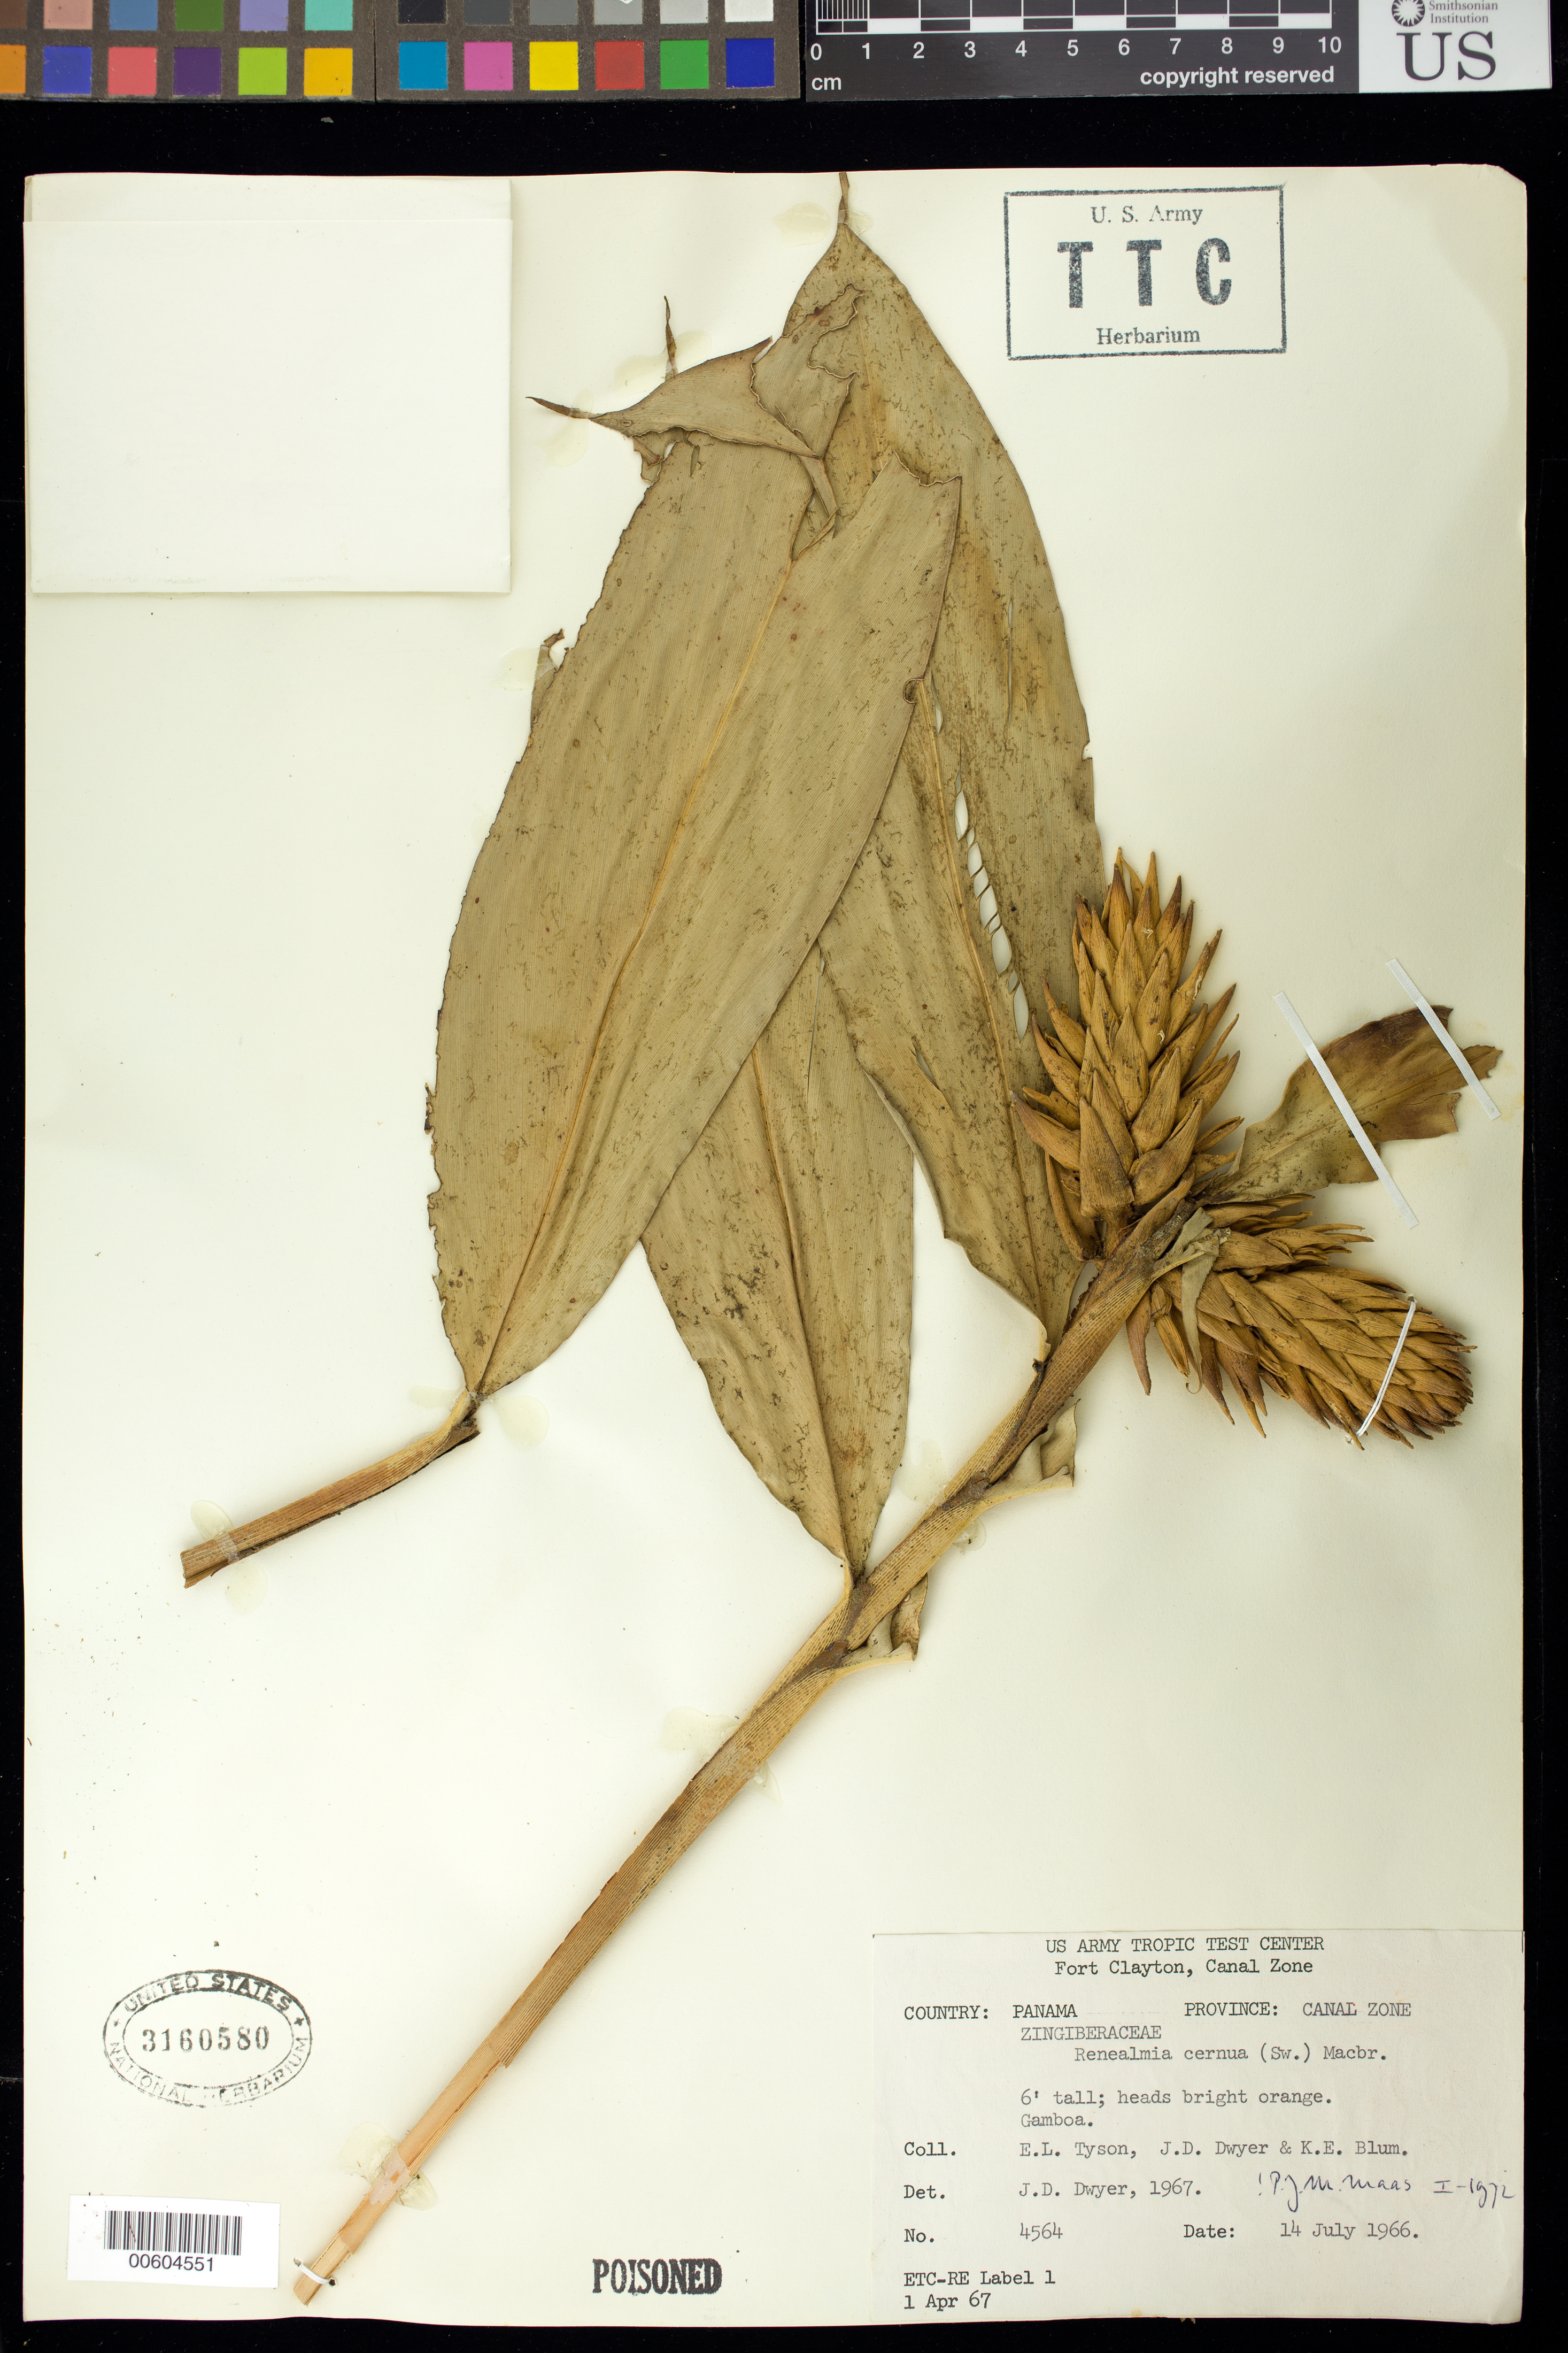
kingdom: Plantae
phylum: Tracheophyta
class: Liliopsida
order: Zingiberales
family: Zingiberaceae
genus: Renealmia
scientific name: Renealmia cernua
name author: (Sw. ex Roem. & Schult.) J.F. Macbr.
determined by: Croat, Thomas B., Missouri Botanical Garden (MO)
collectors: E. L. Tyson, J. D. Dwyer & K. Blum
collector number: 4564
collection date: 1966-07-14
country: Panama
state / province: Colón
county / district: Canal Zone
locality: Gamboa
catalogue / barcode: US 3160580